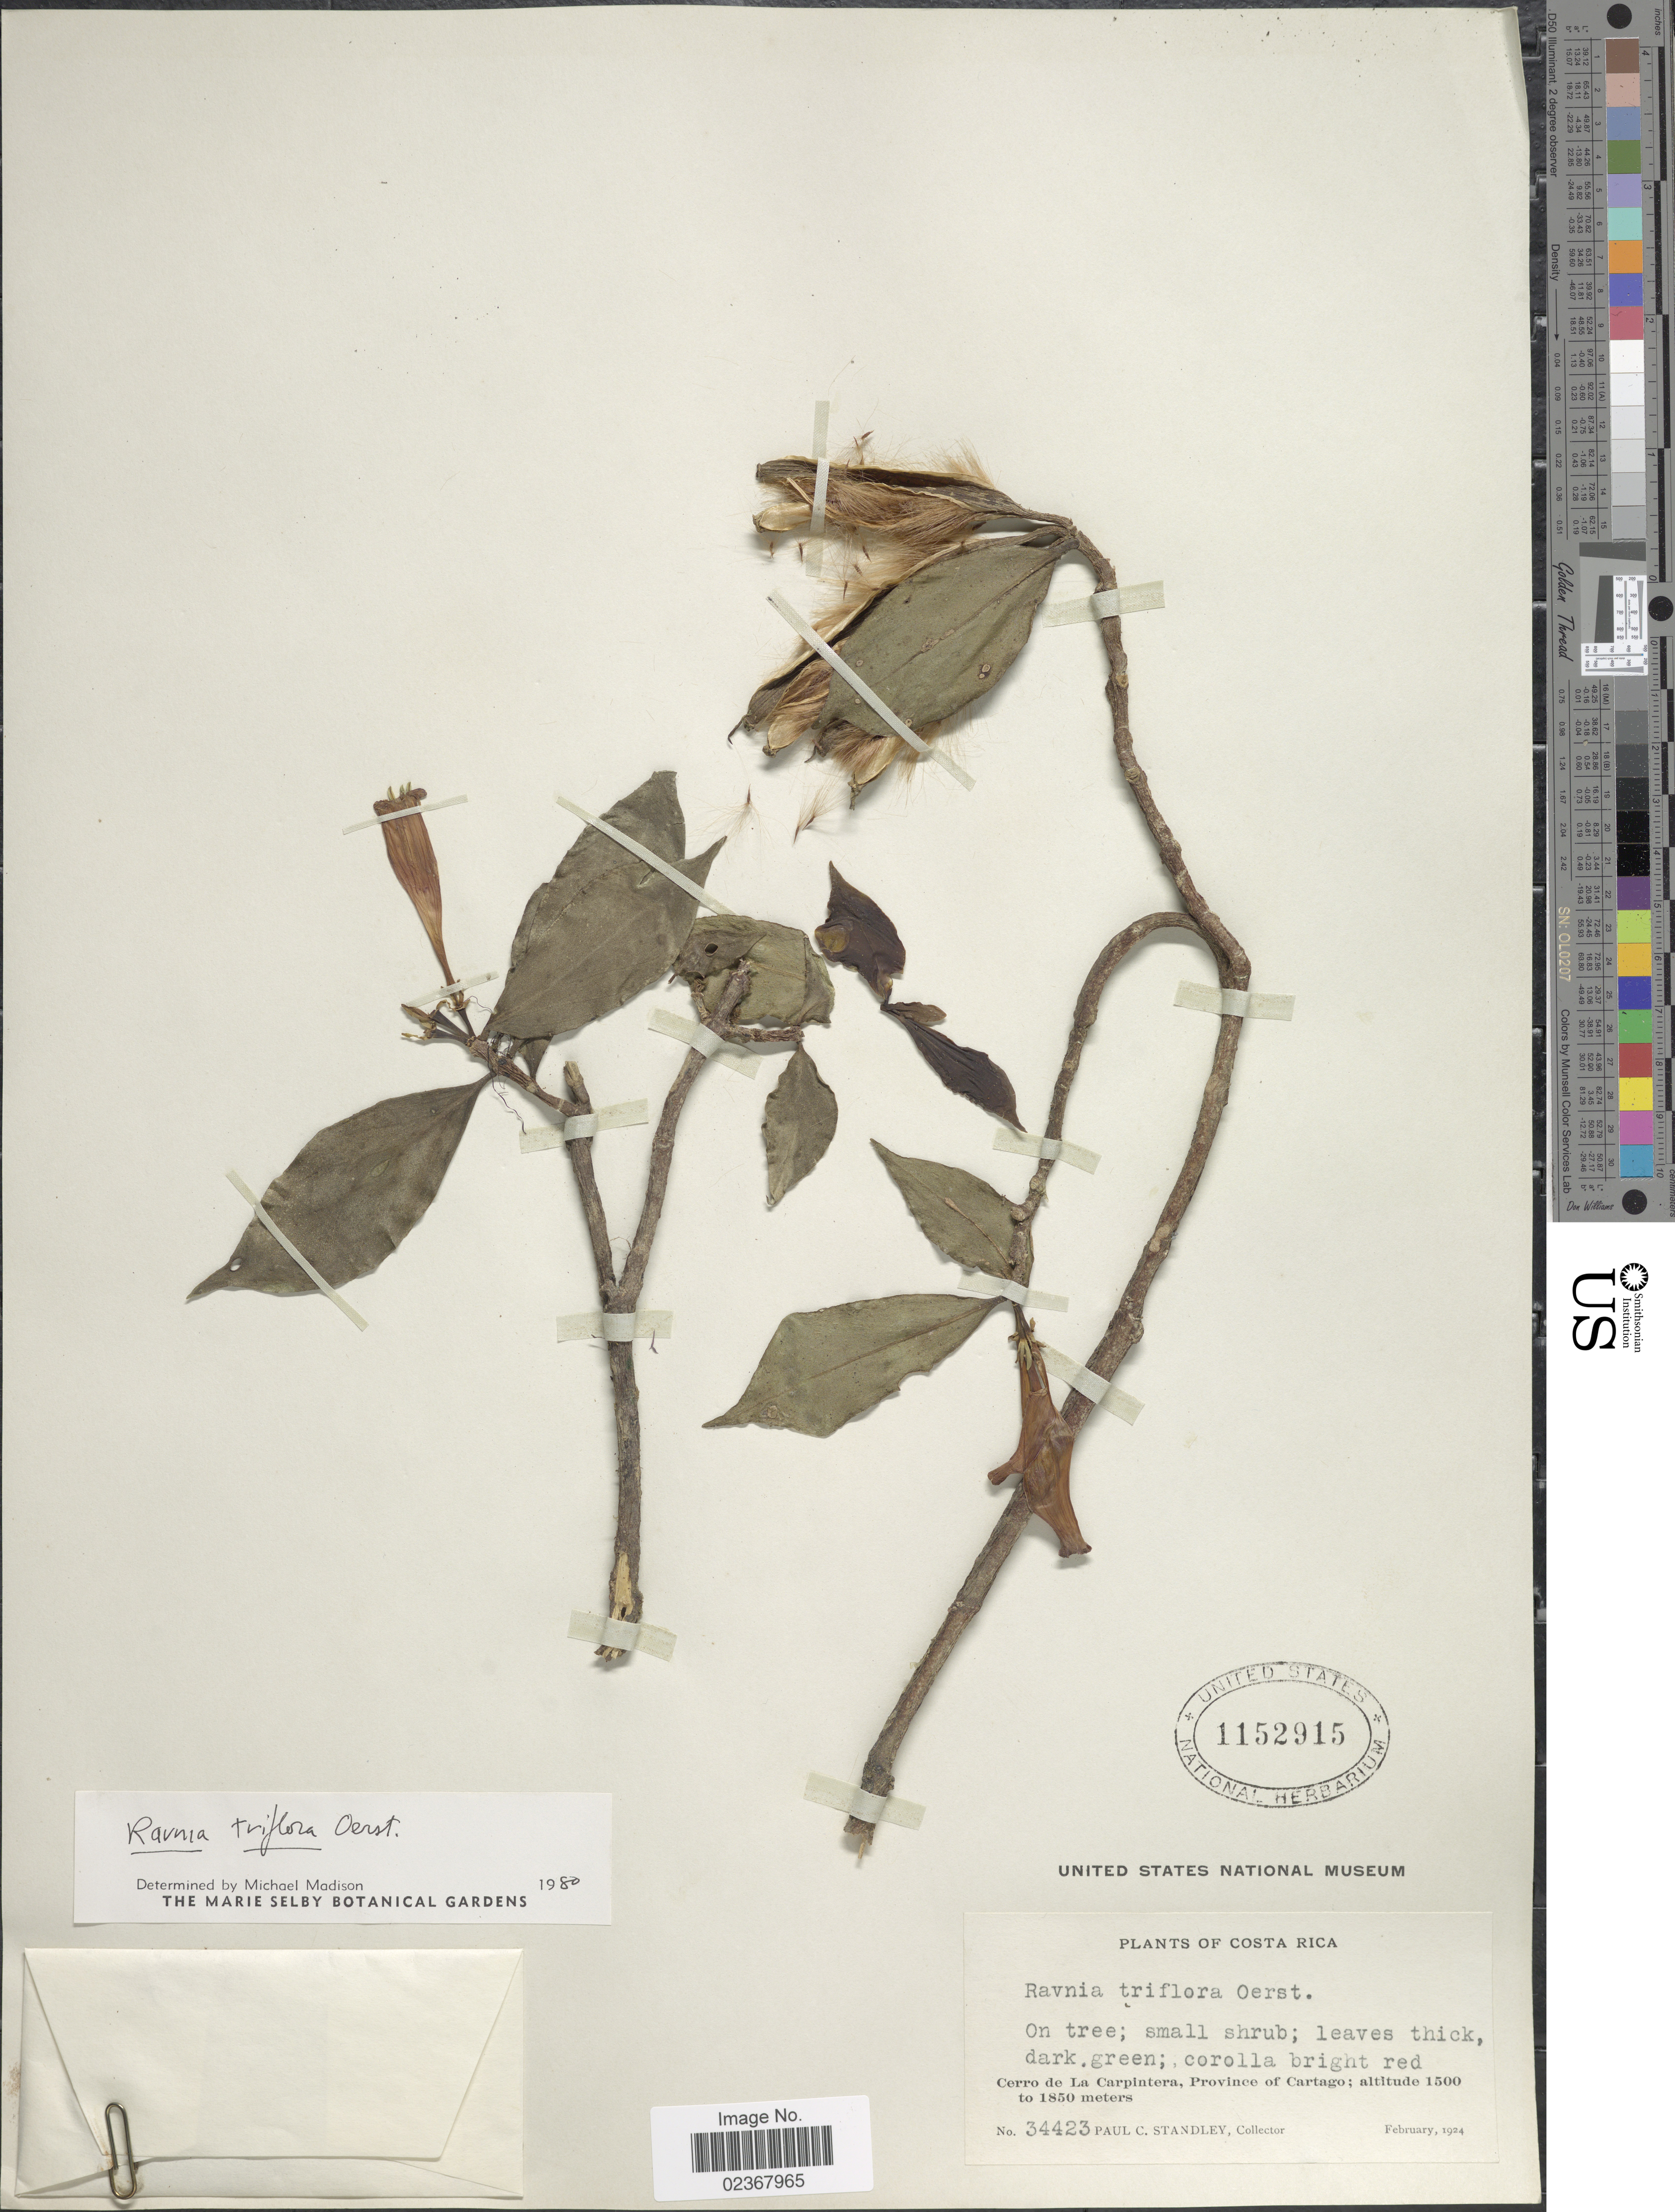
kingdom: Plantae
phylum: Tracheophyta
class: Magnoliopsida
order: Gentianales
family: Rubiaceae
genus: Hillia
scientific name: Hillia triflora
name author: (Oerst.) C.M. Taylor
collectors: P. C. Standley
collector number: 34423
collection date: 1924-02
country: Costa Rica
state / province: Cartago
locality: Cerro de La Carpintera, Provincia of Cartago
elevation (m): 1500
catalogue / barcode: US 1152915